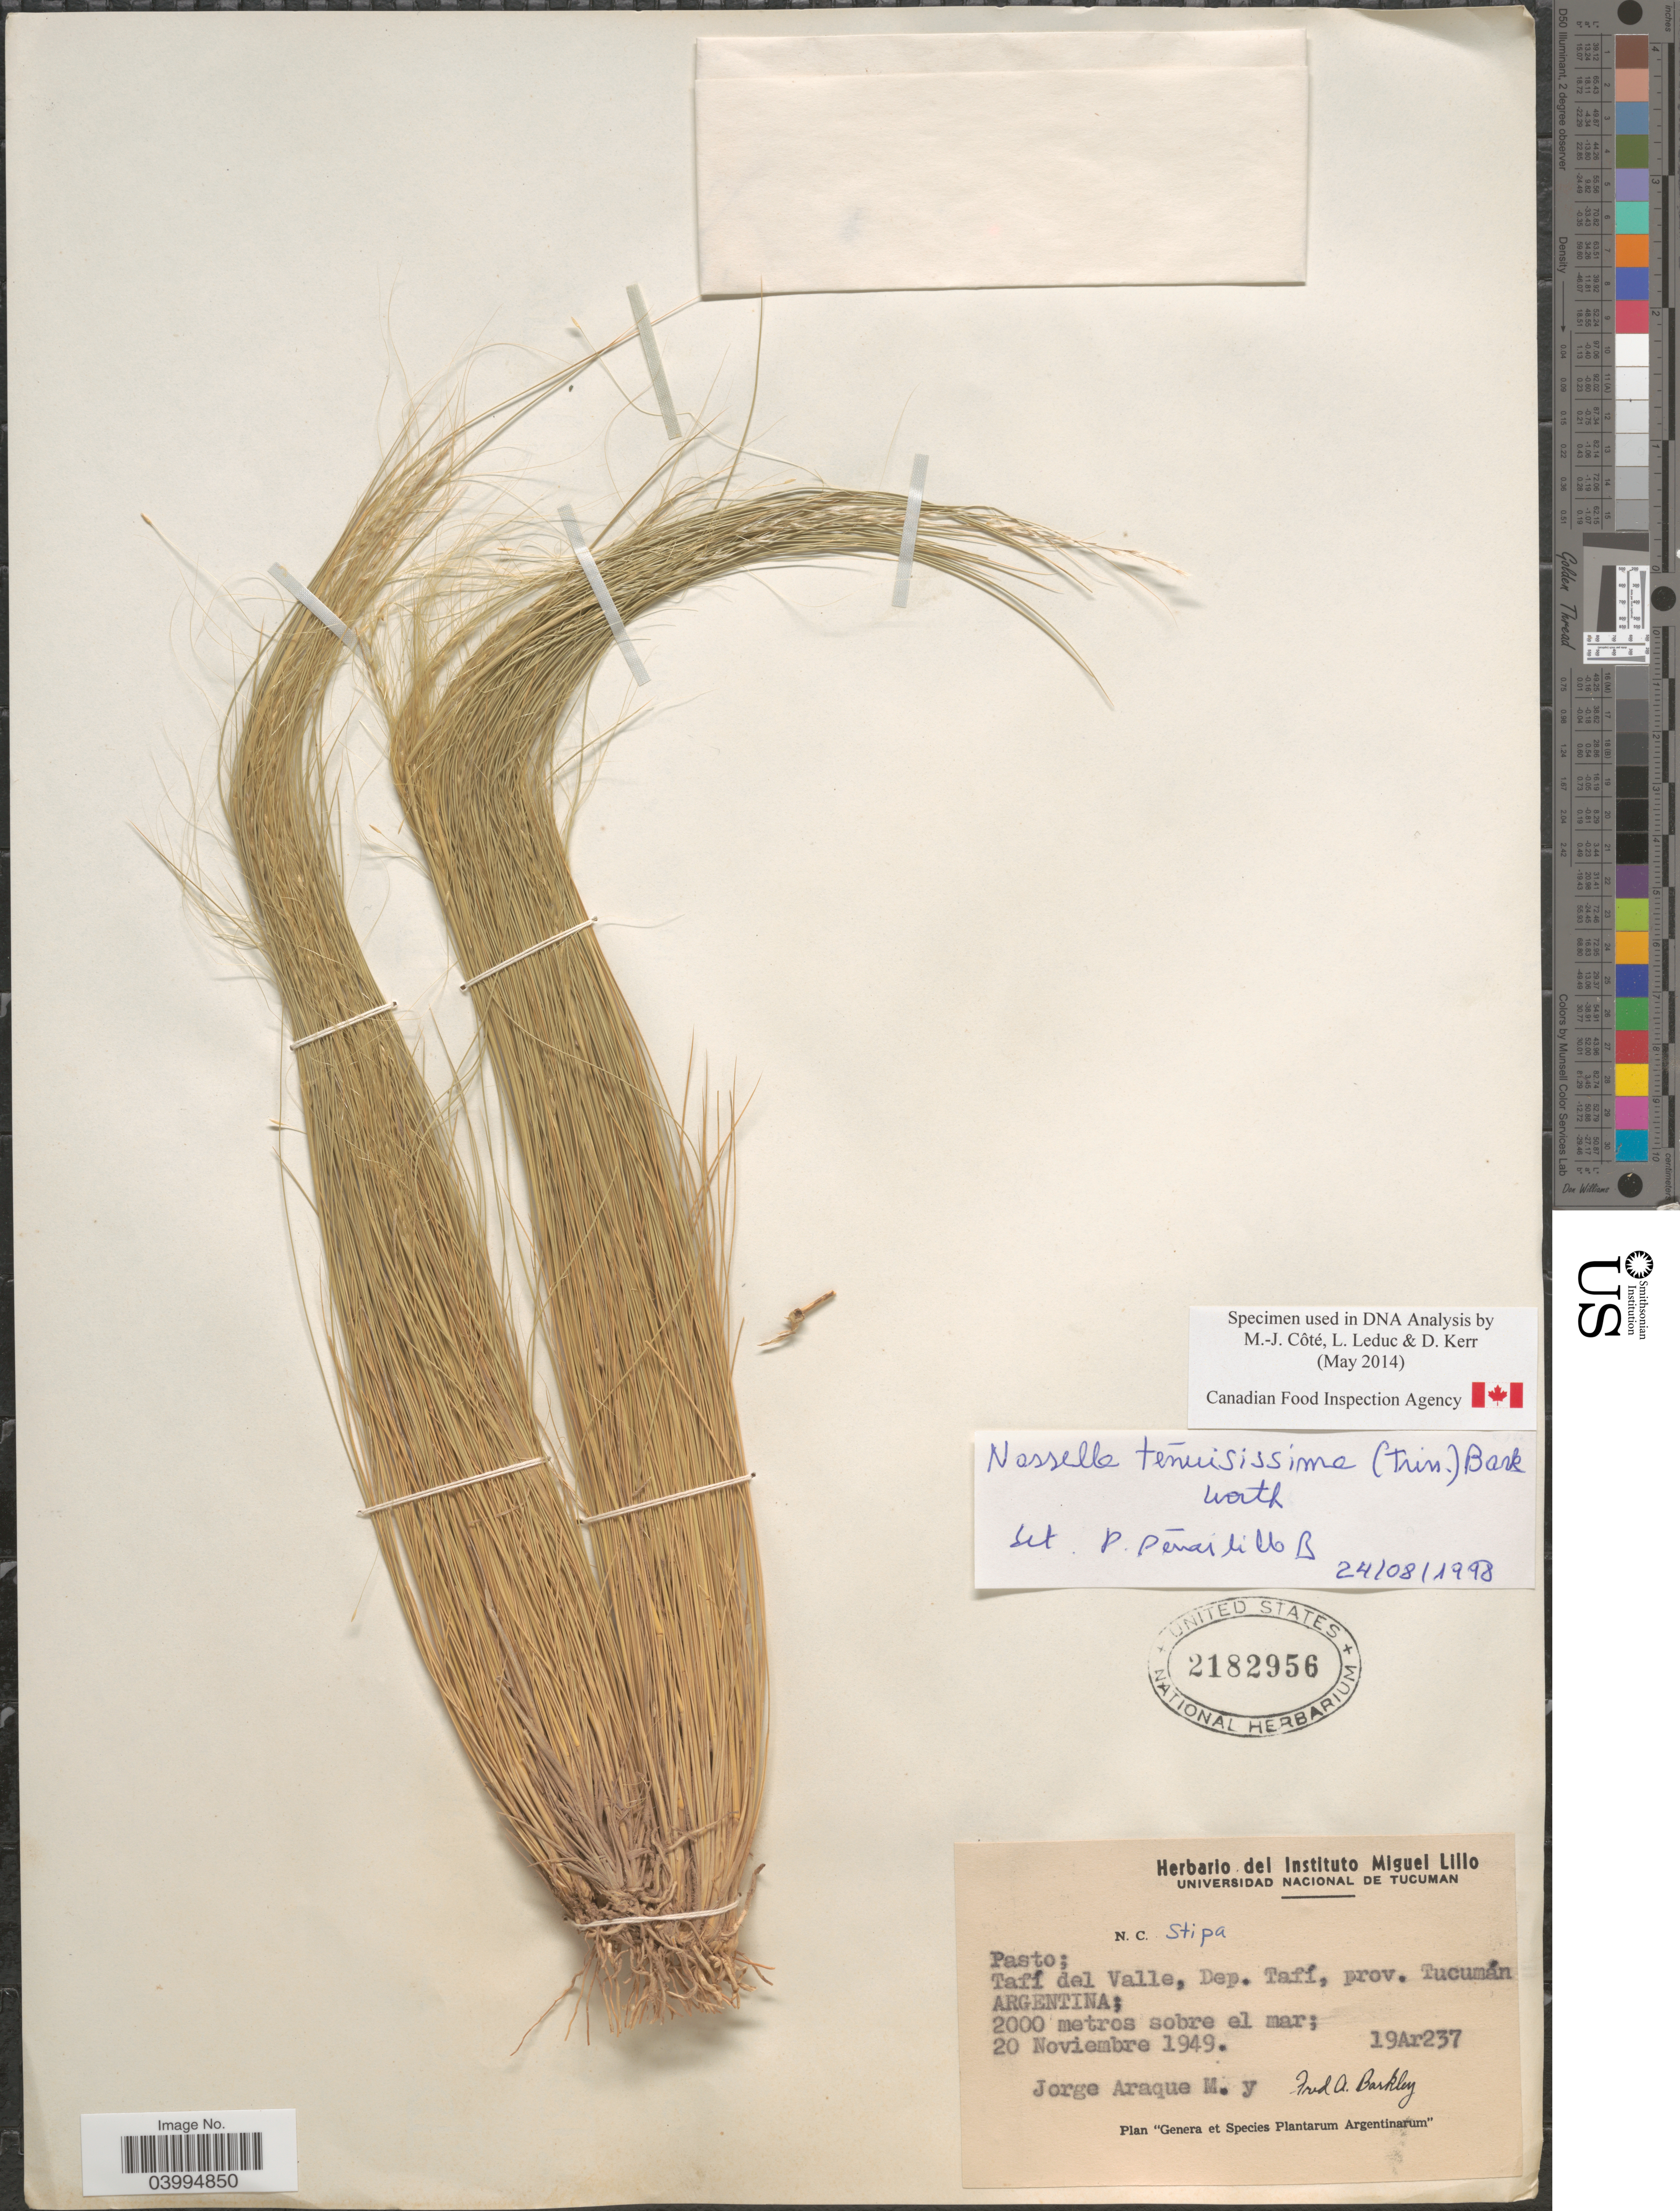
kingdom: Plantae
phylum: Tracheophyta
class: Liliopsida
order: Poales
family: Poaceae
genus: Nassella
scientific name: Nassella tenuissima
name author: (Trin.) Barkworth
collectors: J. Araque Molina & F. A. Barkley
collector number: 19Ar237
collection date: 1949-11-20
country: Argentina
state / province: Tucuman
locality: Pasto; Tafí del Valle, Dep. Tafí.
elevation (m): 2000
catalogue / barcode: US 2182956